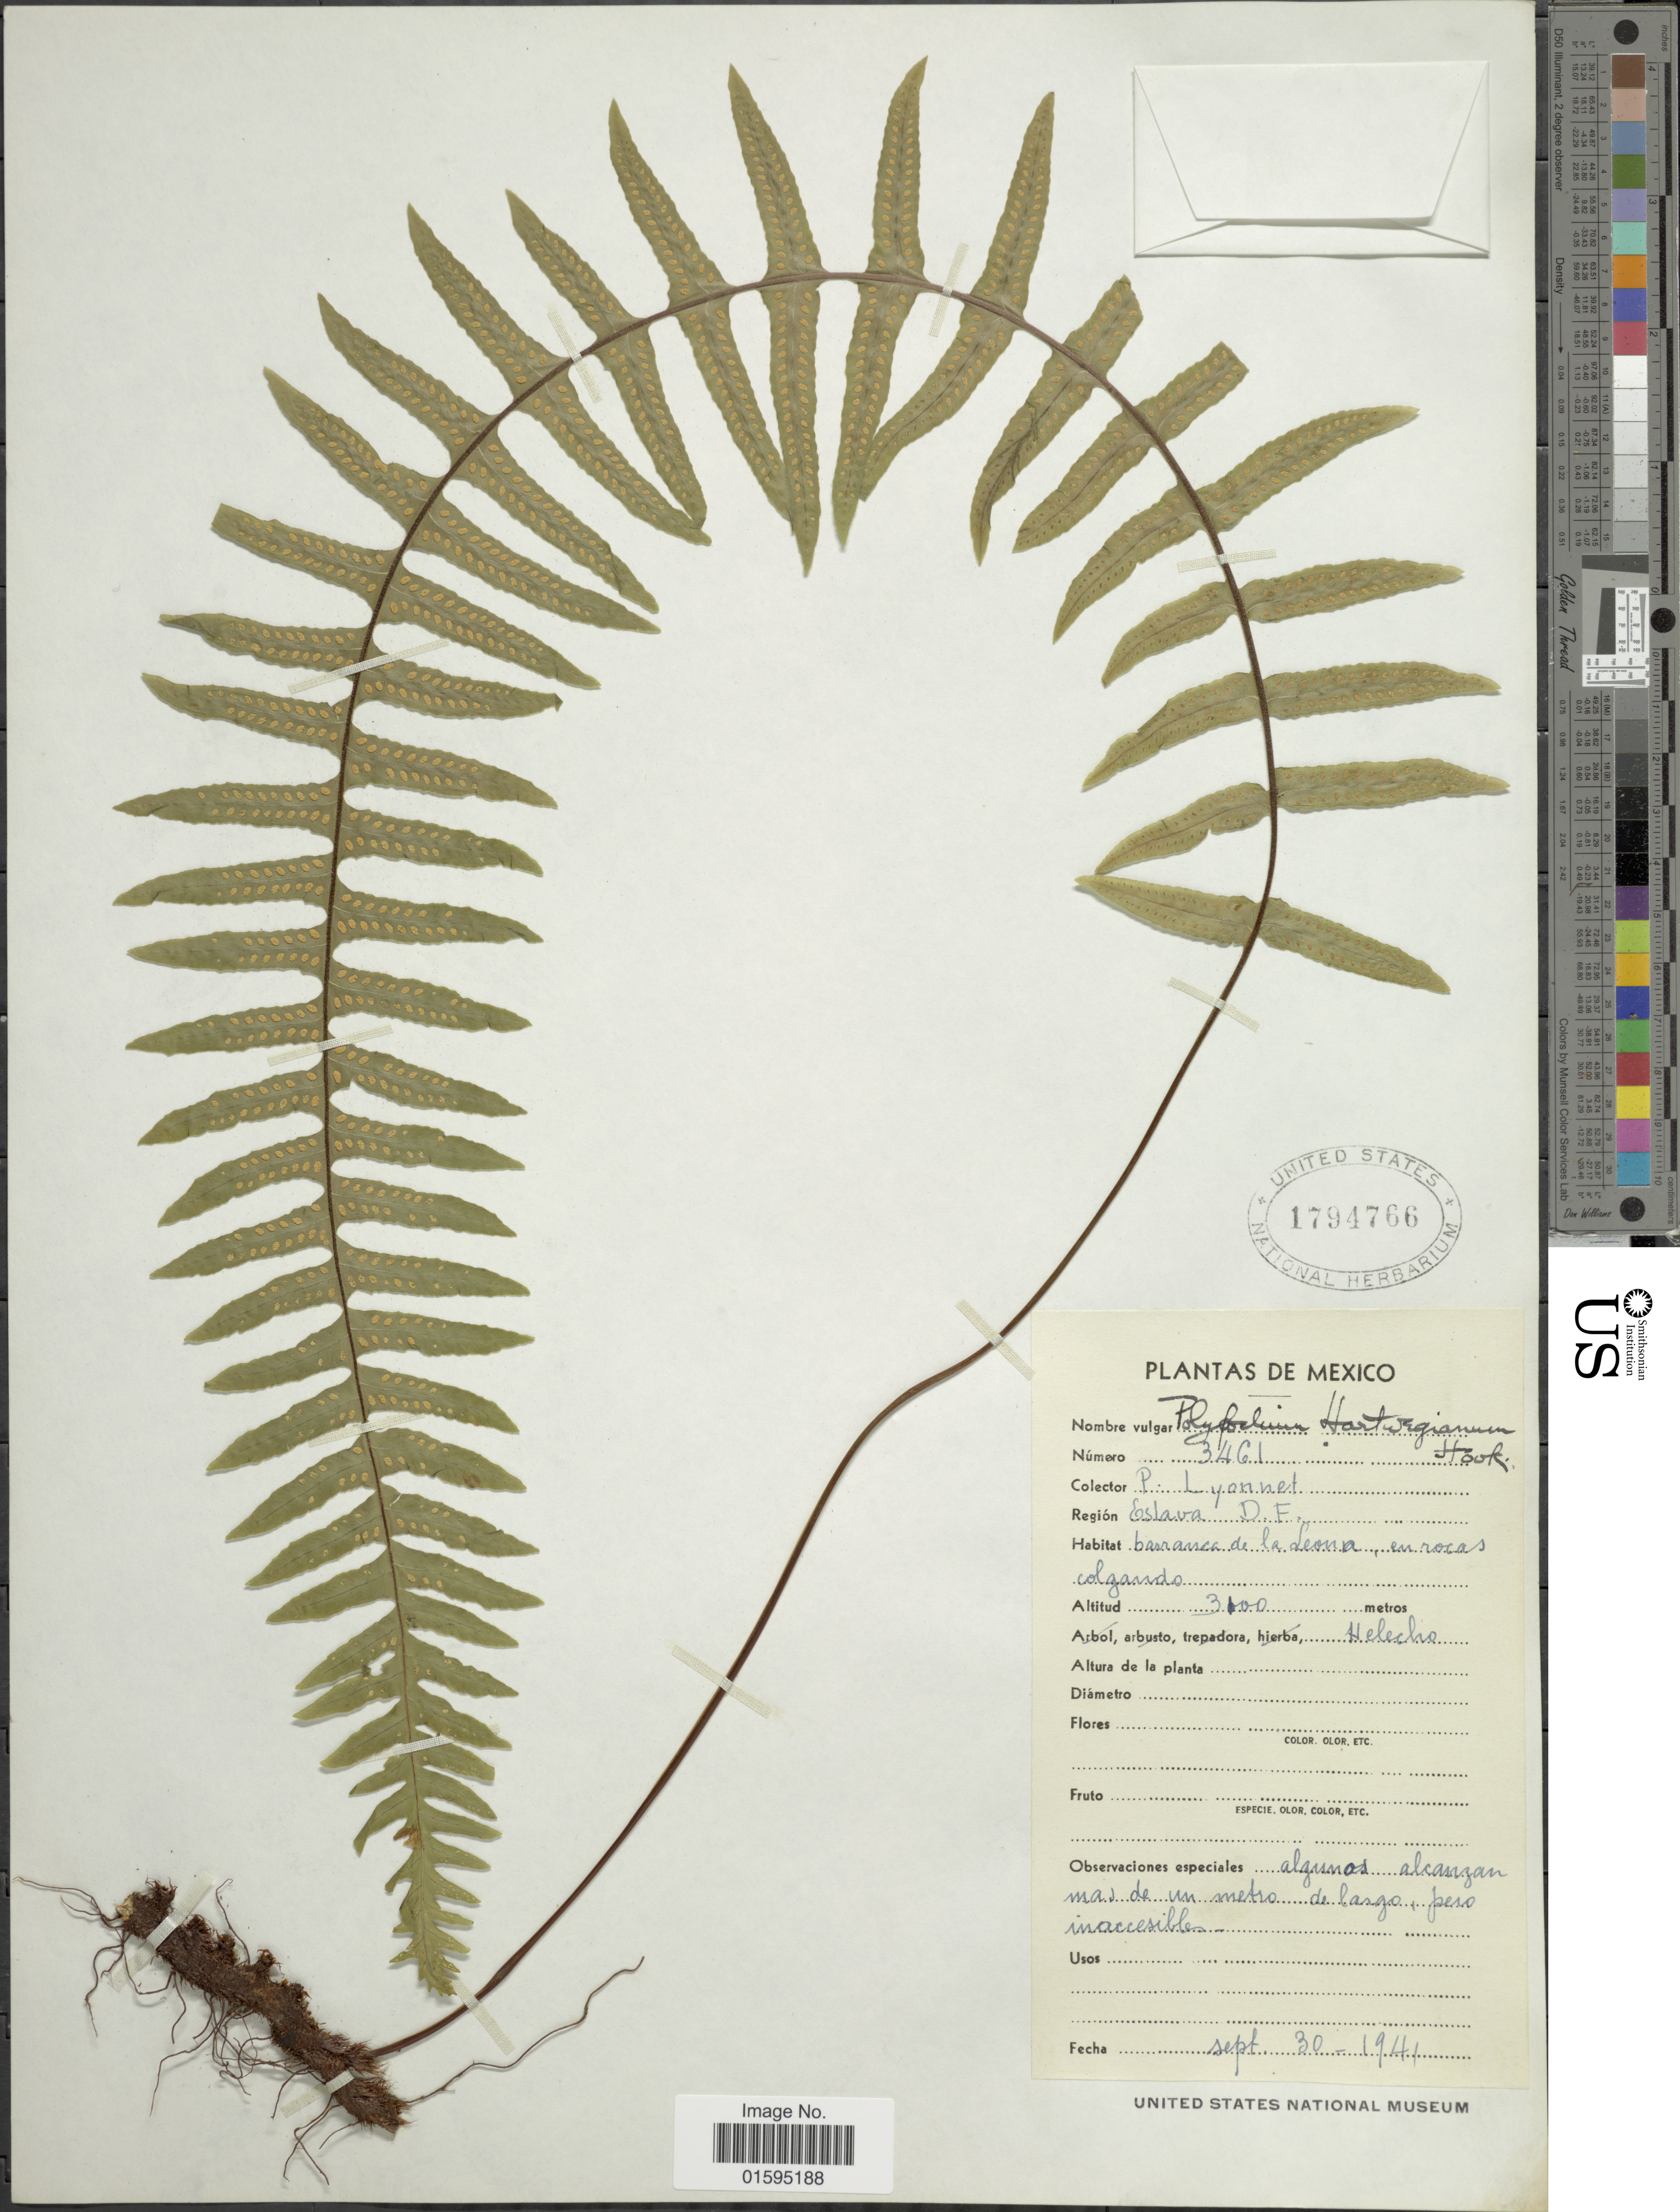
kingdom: Plantae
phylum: Tracheophyta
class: Polypodiopsida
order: Polypodiales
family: Polypodiaceae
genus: Polypodium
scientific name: Polypodium hartwegianum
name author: Hook.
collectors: P. Lyonnet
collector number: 3461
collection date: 1941-09-30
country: Mexico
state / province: Distrito Federal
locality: Región Eslava D. F., barranca de la Leona, en rocas colgando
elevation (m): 3100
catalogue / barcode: US 1794766